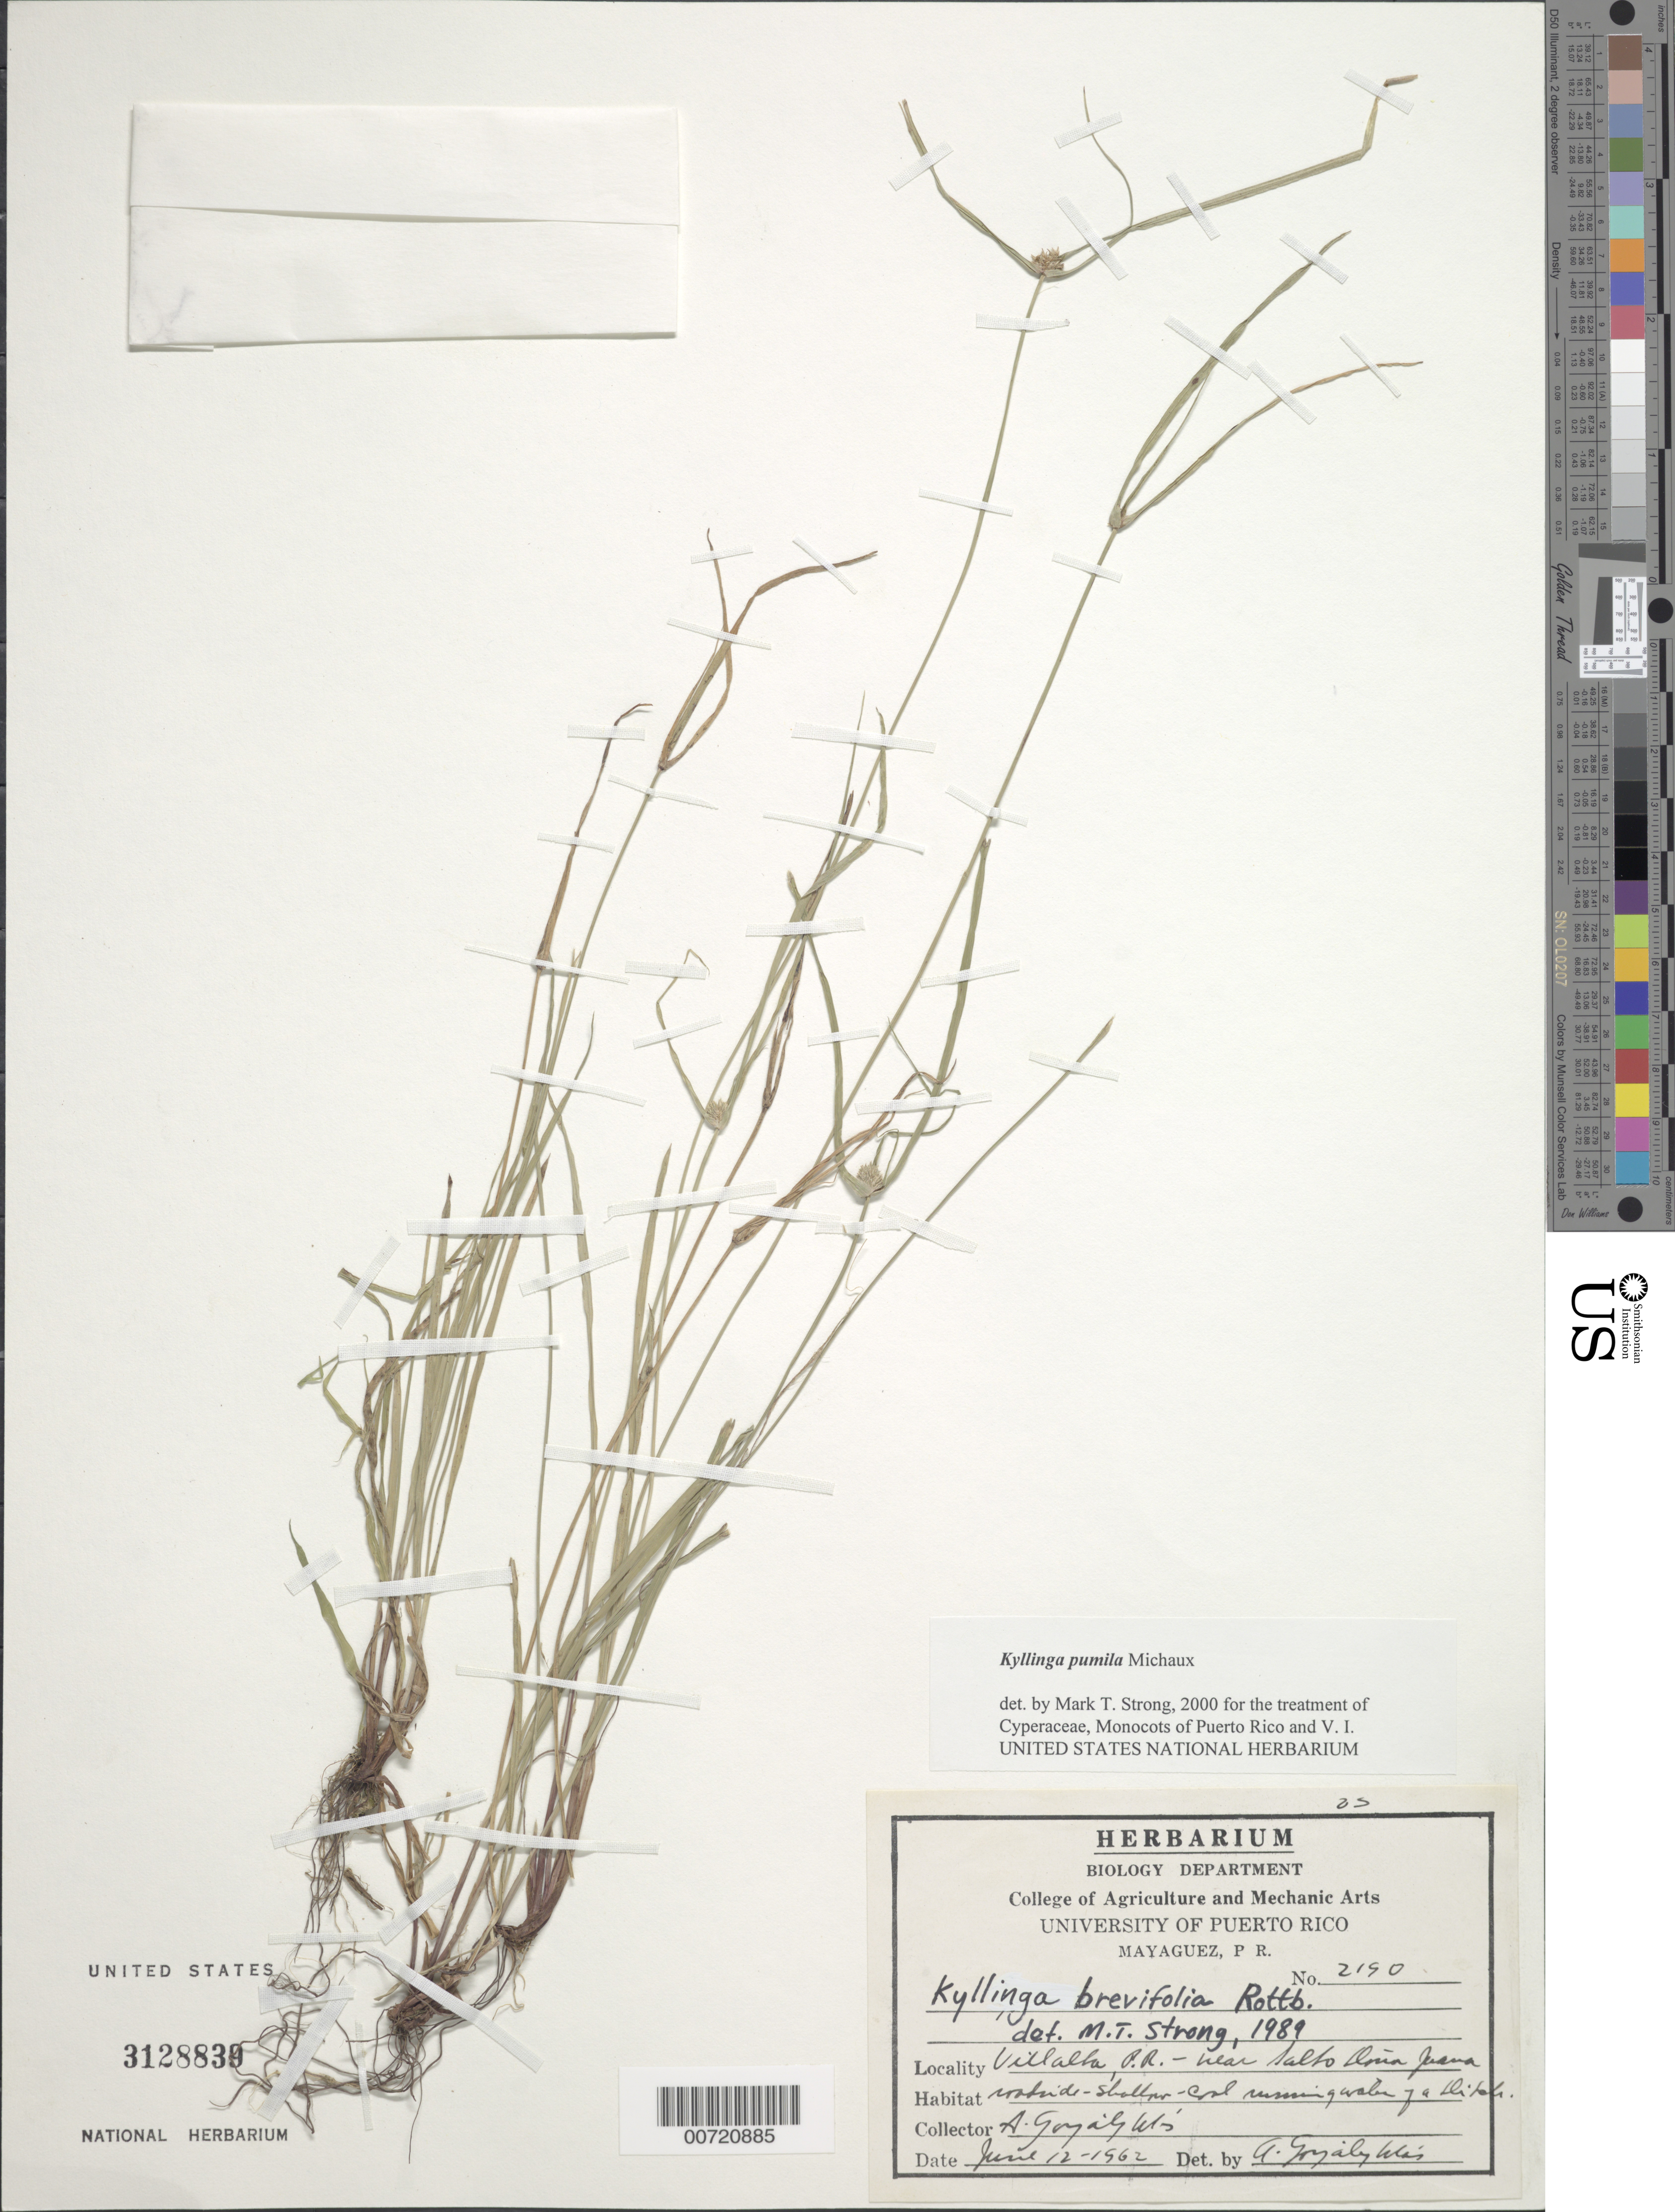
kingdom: Plantae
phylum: Tracheophyta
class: Liliopsida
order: Poales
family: Cyperaceae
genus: Cyperus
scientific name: Cyperus hortensis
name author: (Salzm. ex Steud.) Dorr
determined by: Strong, Mark T., (BOT), Smithsonian Institution - National Museum of Natural History (UNITED STATES)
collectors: A. González Más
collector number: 2190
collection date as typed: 12 Jun 1962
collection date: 1962-06-12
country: Puerto Rico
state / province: Villalba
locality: Villalba: near Salto Doña Juana.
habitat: Roadside, shallow, cool running water of a ditch.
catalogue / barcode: US 3128839